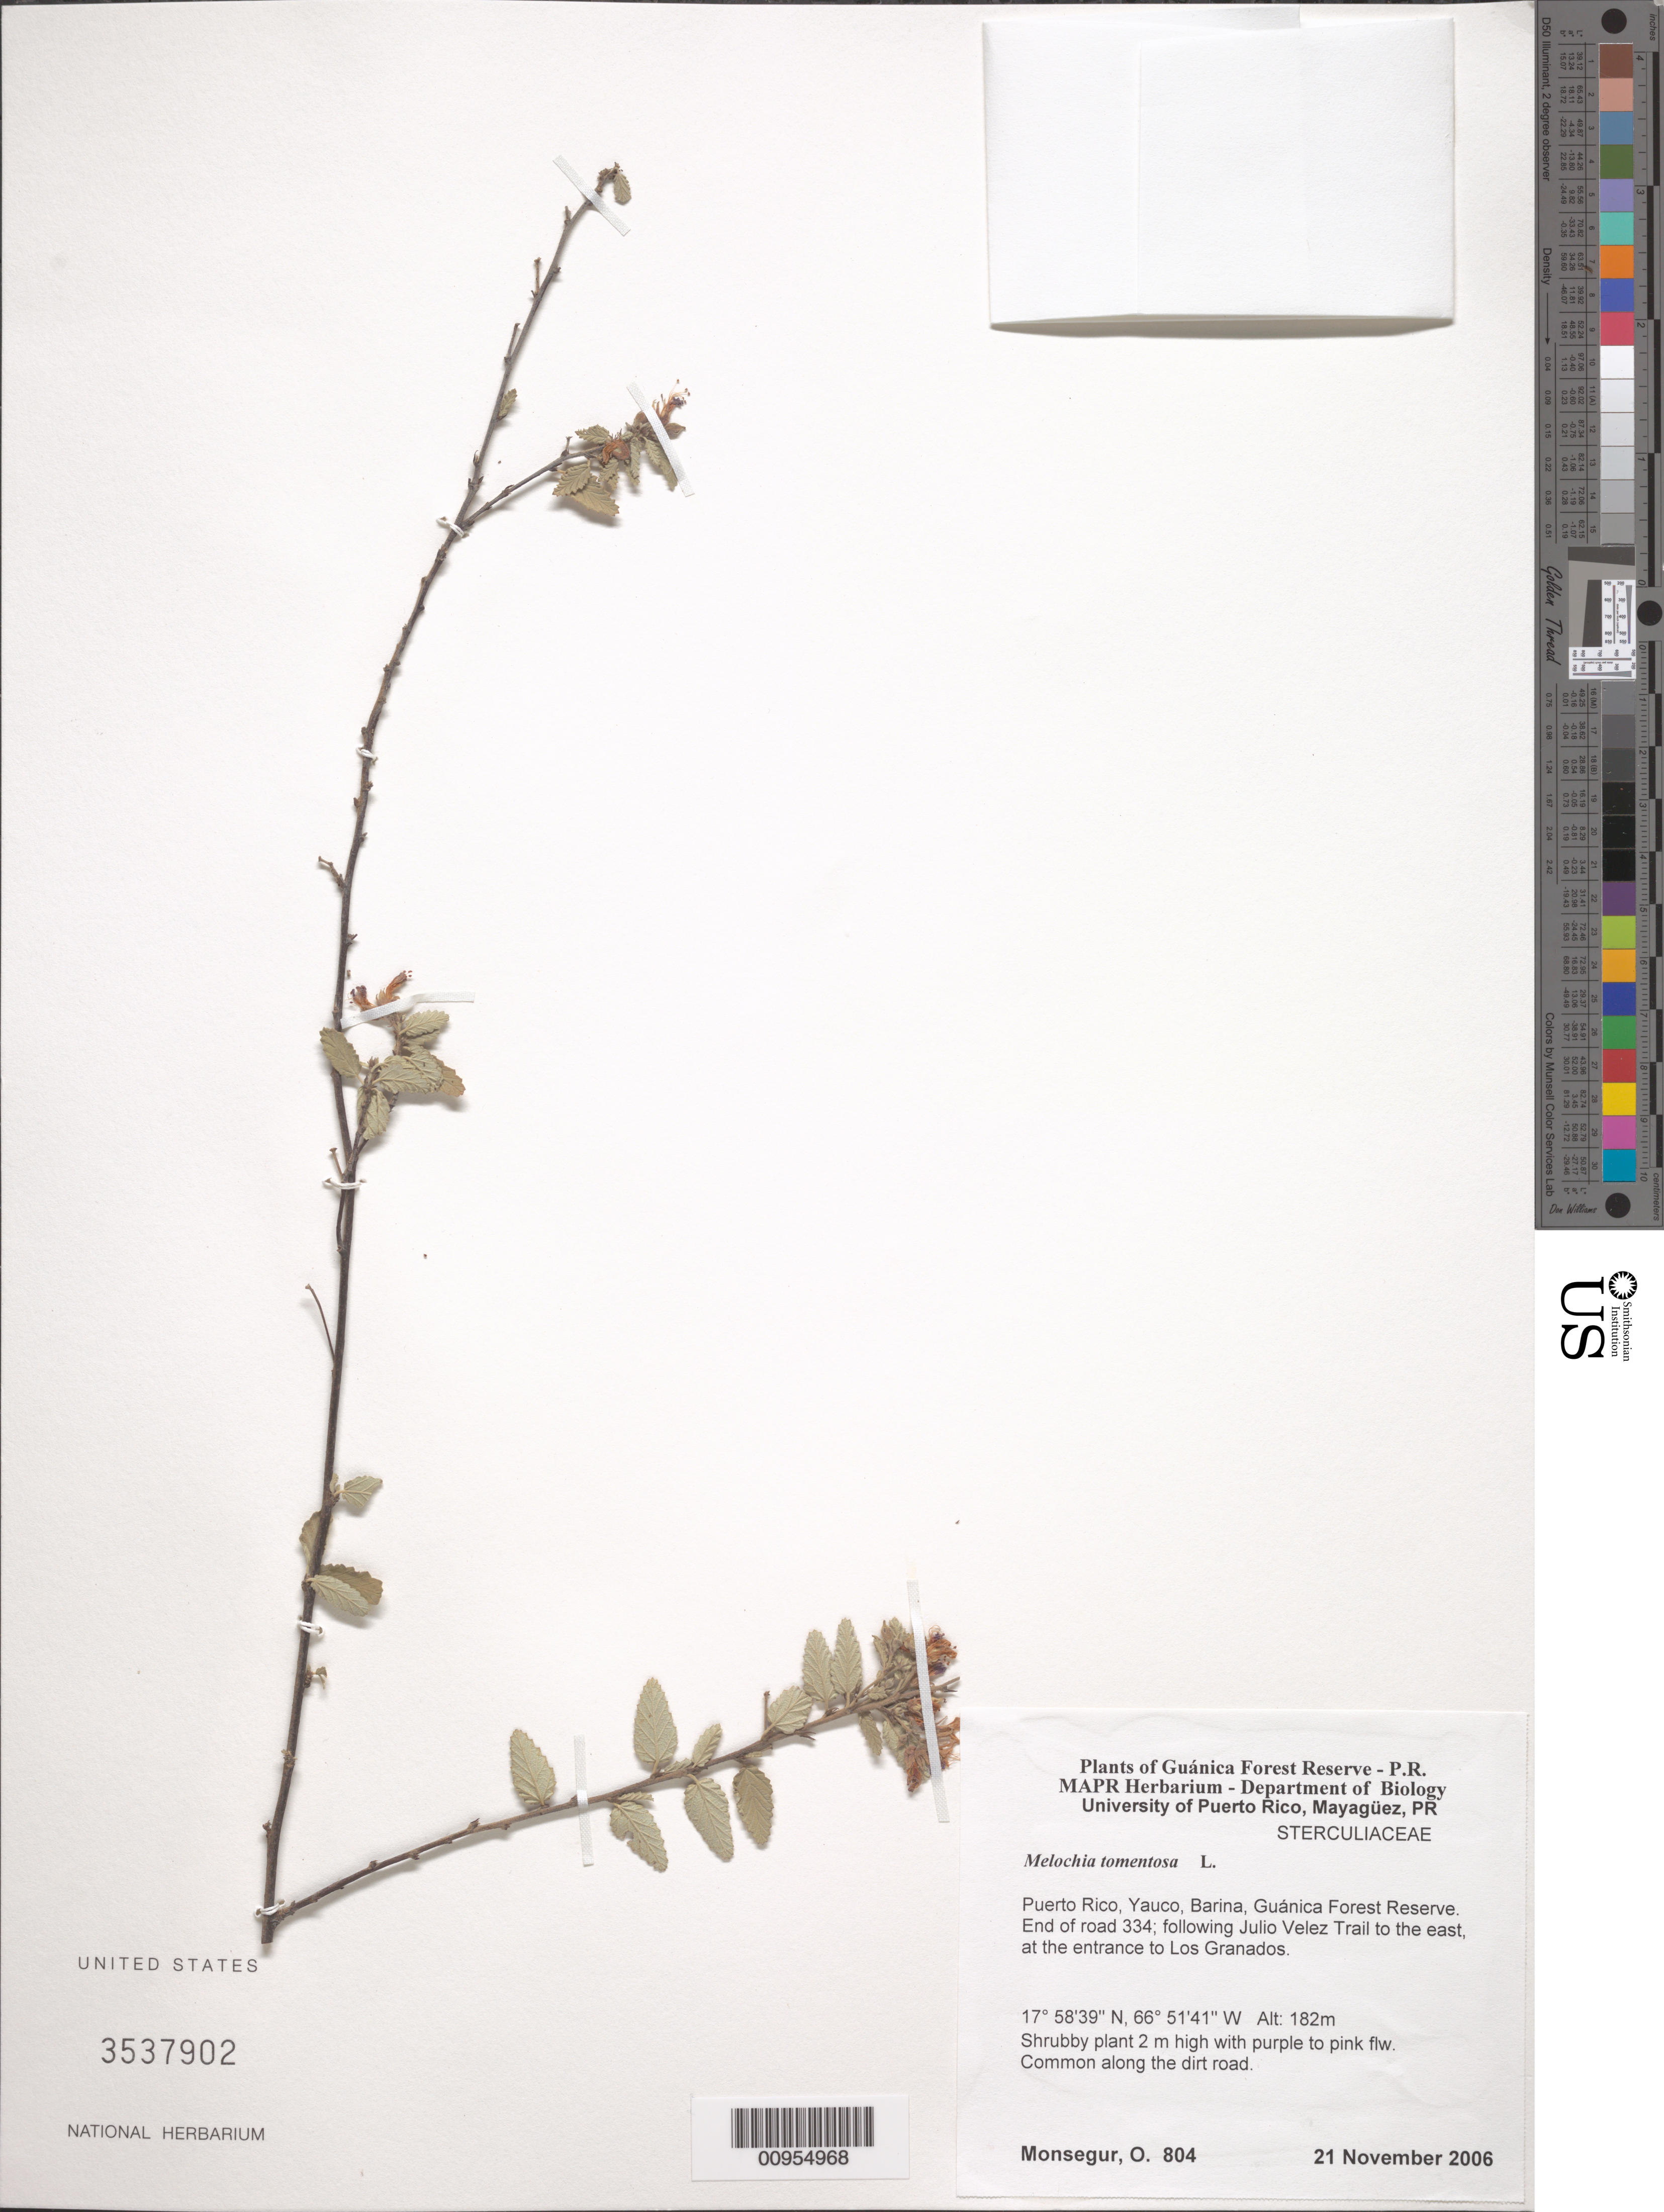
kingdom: Plantae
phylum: Tracheophyta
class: Magnoliopsida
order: Malvales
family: Malvaceae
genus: Melochia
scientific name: Melochia tomentosa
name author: L.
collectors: O. Monsegur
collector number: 804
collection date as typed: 21 Nov 2006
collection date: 2006-11-21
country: Puerto Rico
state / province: Yauco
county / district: Barina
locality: Guánica Forest Reserve. End of road 334; following Julio Vélez Trail to the east, at the entrance to Los Granados.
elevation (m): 182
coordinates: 17.58388, 66.51411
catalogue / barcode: US 3537902